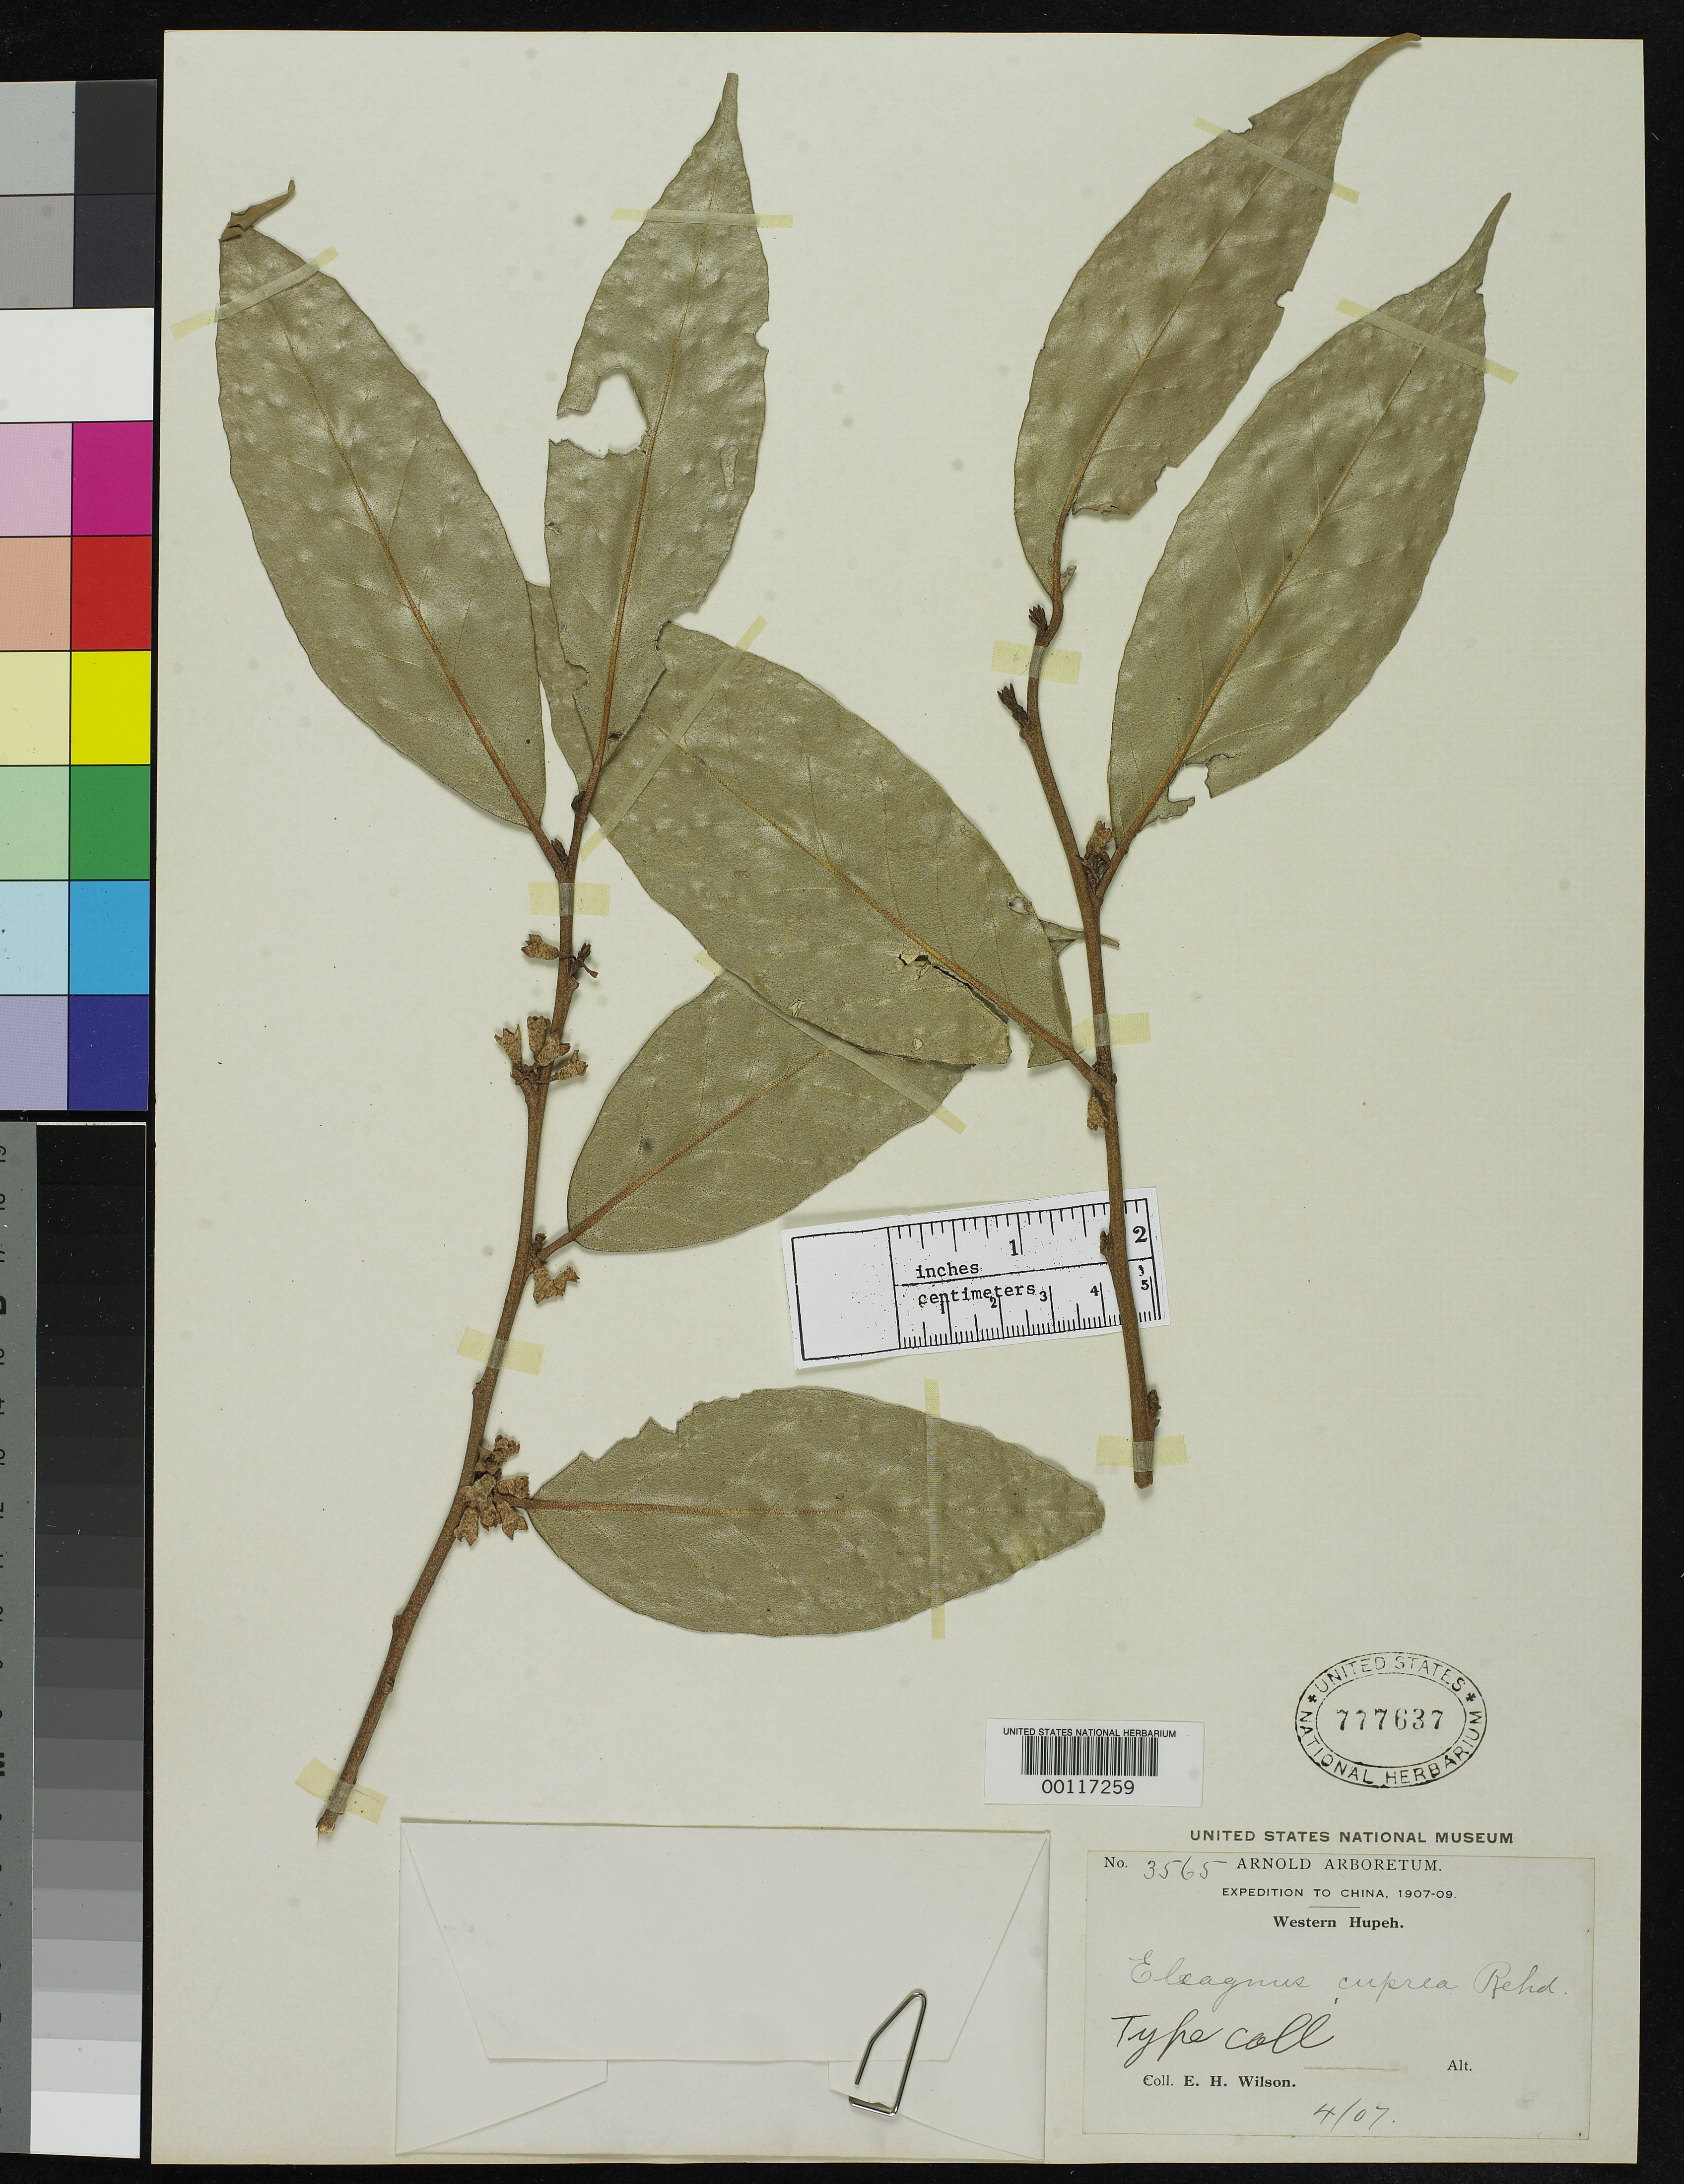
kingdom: Plantae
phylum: Tracheophyta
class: Magnoliopsida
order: Rosales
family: Elaeagnaceae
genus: Elaeagnus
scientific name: Elaeagnus cuprea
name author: Rehder in Sarg.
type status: Isotype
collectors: E. H. Wilson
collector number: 3565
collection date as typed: Apr 1907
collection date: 1907-04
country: China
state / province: Hubei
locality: Changyang Hsien.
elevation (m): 600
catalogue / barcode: US 777637